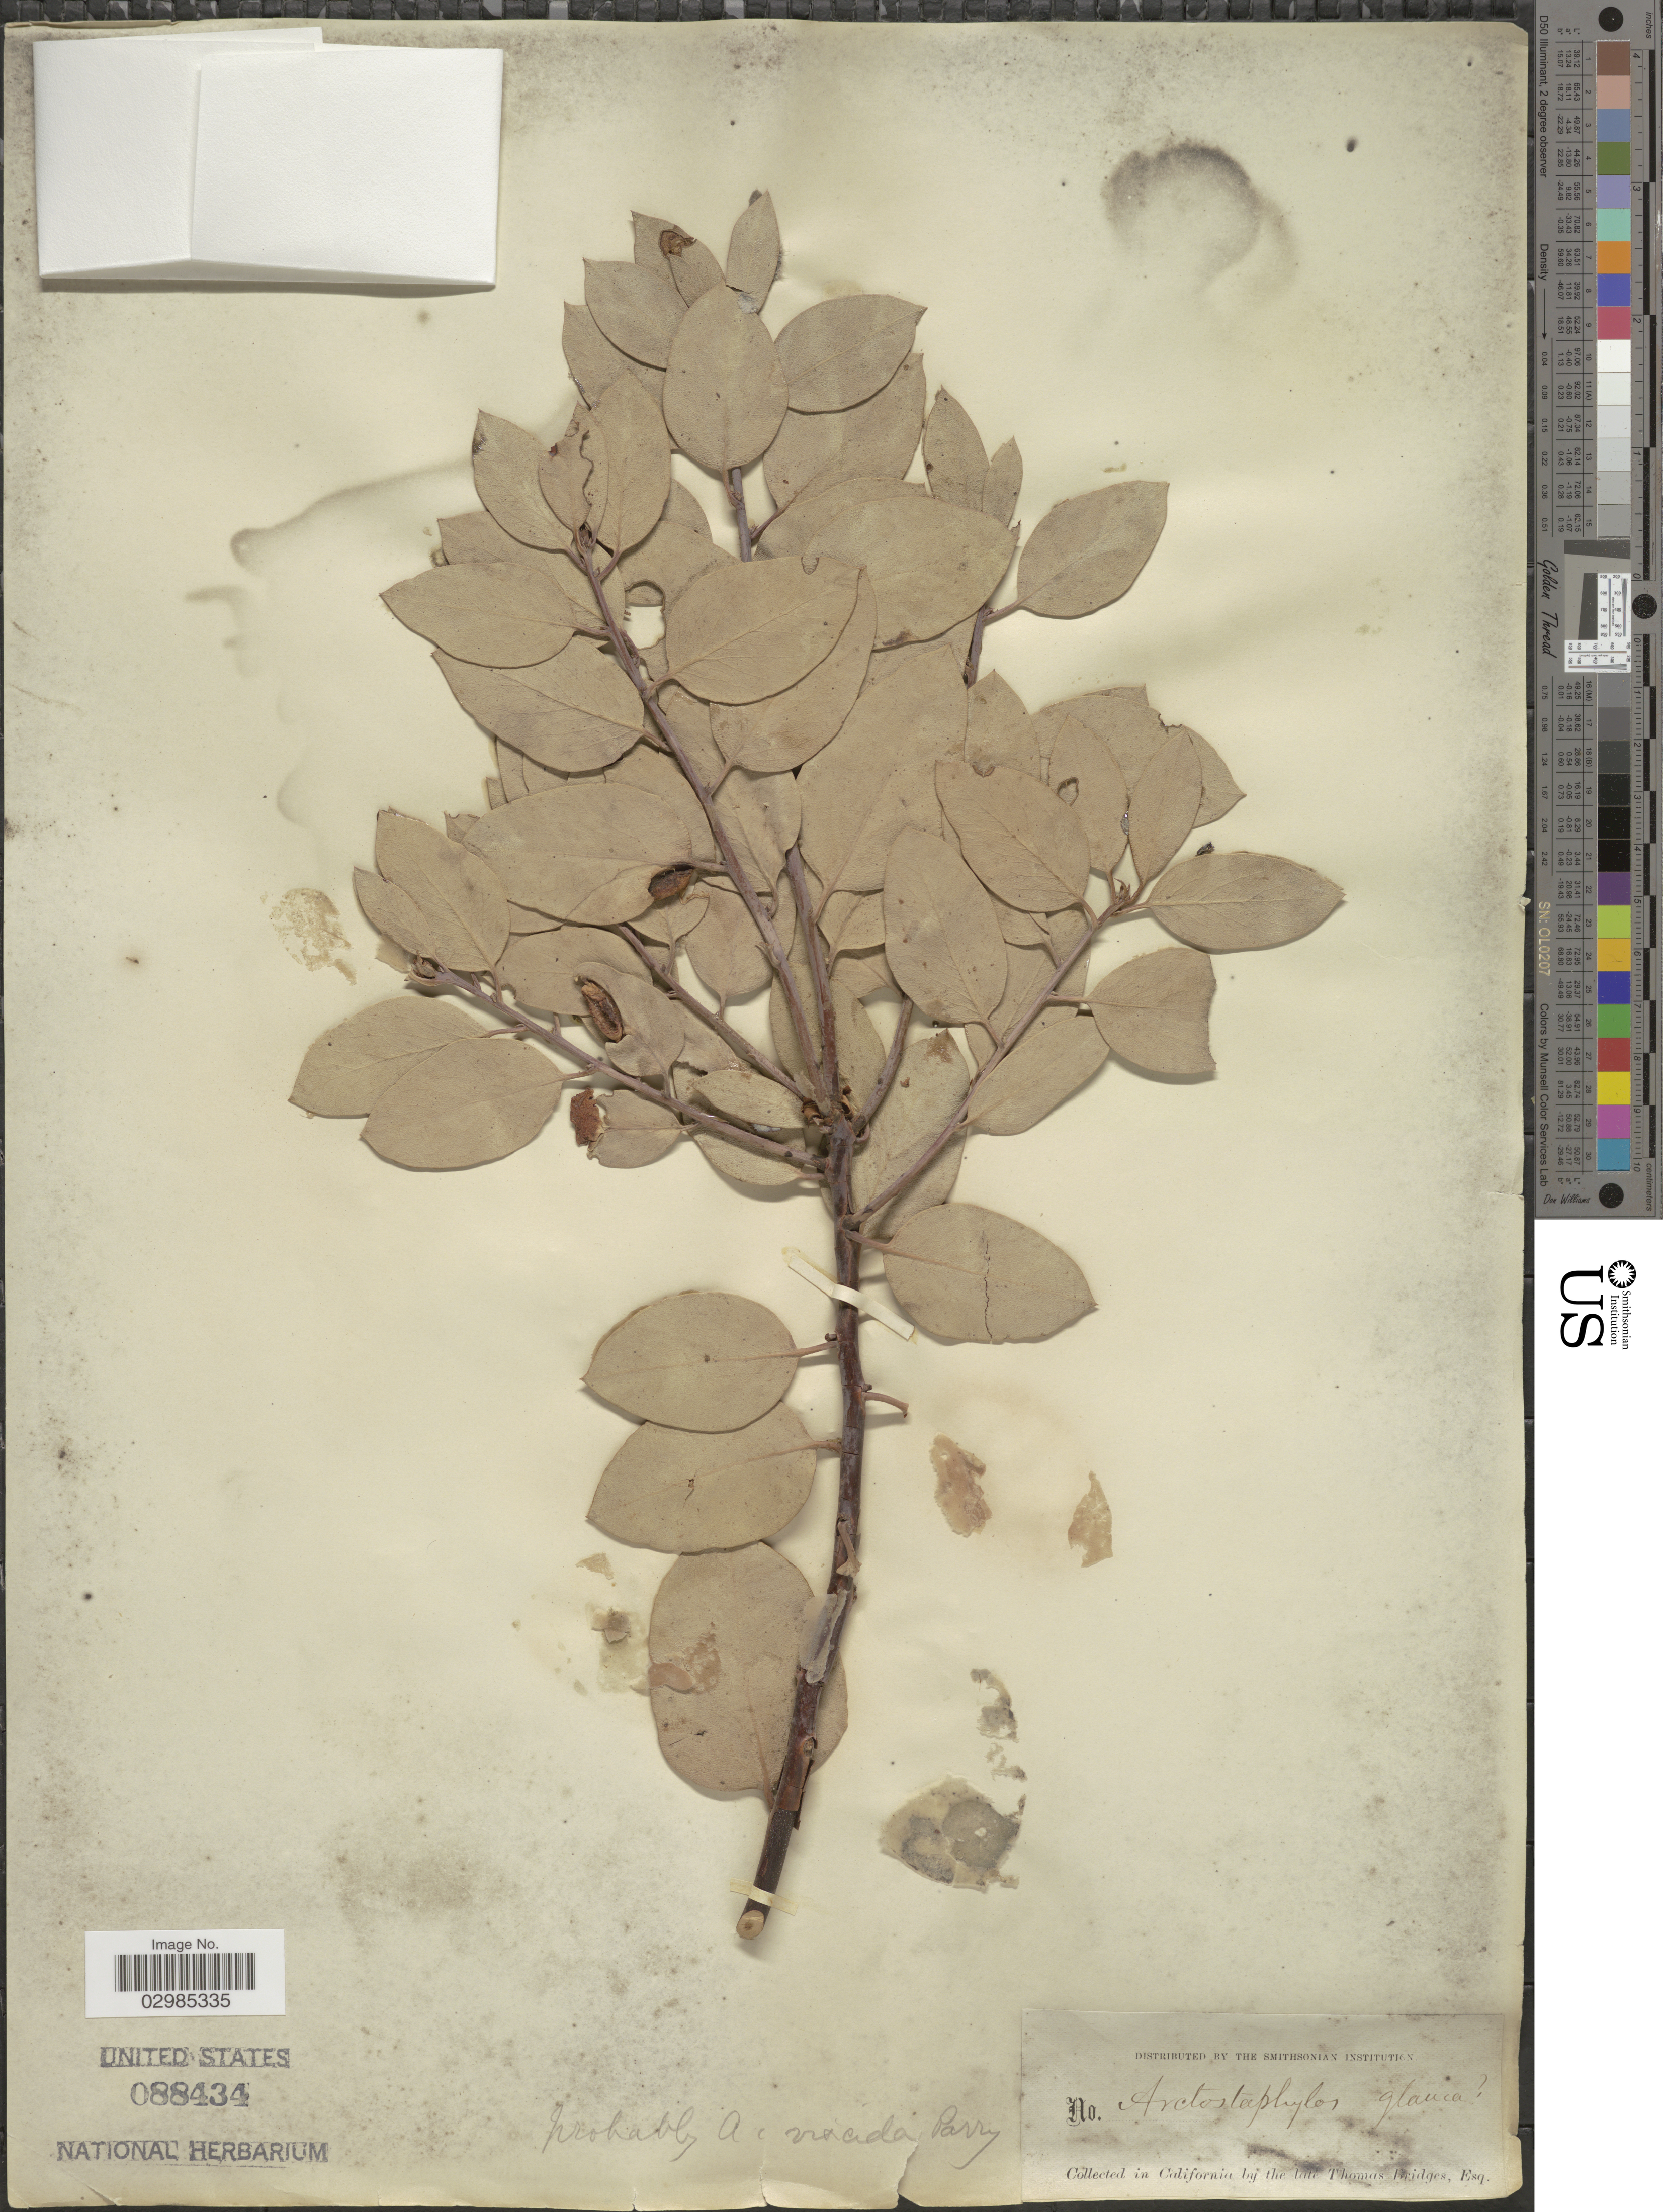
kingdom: Plantae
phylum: Tracheophyta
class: Magnoliopsida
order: Ericales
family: Ericaceae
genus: Arctostaphylos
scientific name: Arctostaphylos viscida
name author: Parry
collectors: T. Bridges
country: United States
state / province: California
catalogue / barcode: US 88434